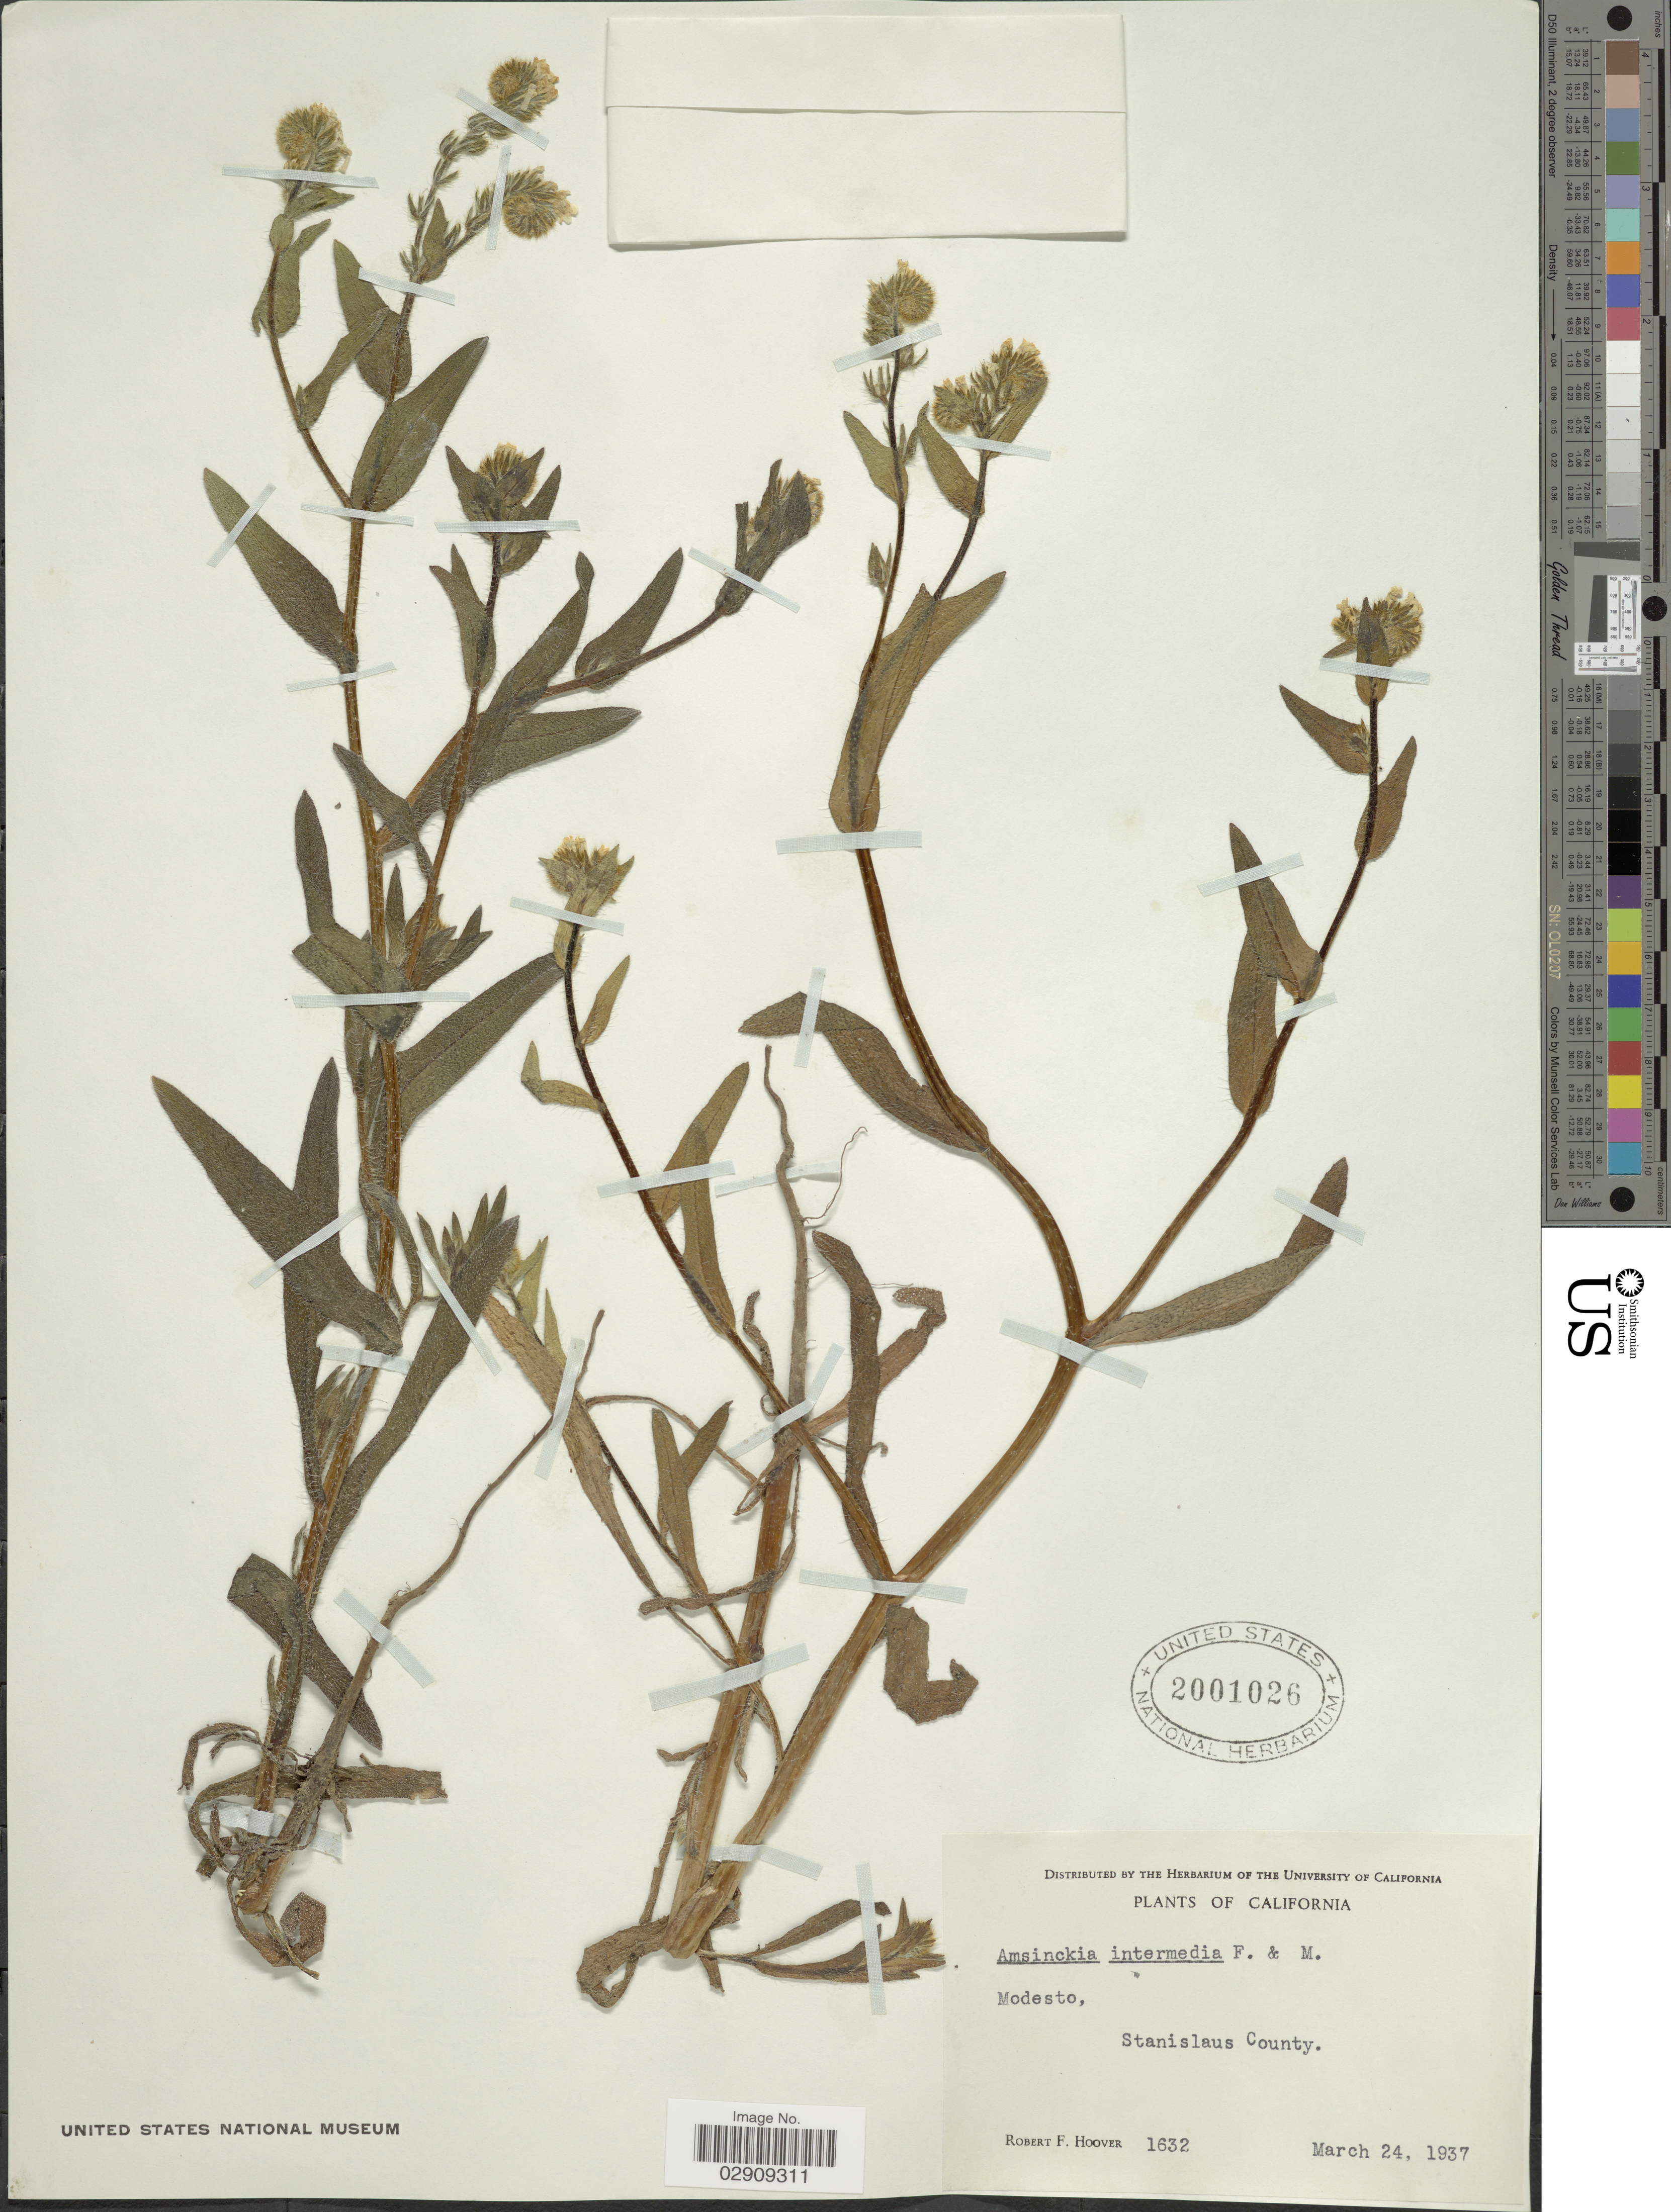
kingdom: Plantae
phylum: Tracheophyta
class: Magnoliopsida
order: Boraginales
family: Boraginaceae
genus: Amsinckia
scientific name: Amsinckia menziesii var. intermedia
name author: (Fisch. & C.A. Mey.) Ganders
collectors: R. F. Hoover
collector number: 1632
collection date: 1937-03-24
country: United States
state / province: California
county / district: Stanislaus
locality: Modesto, Stanislaus County.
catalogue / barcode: US 2001026